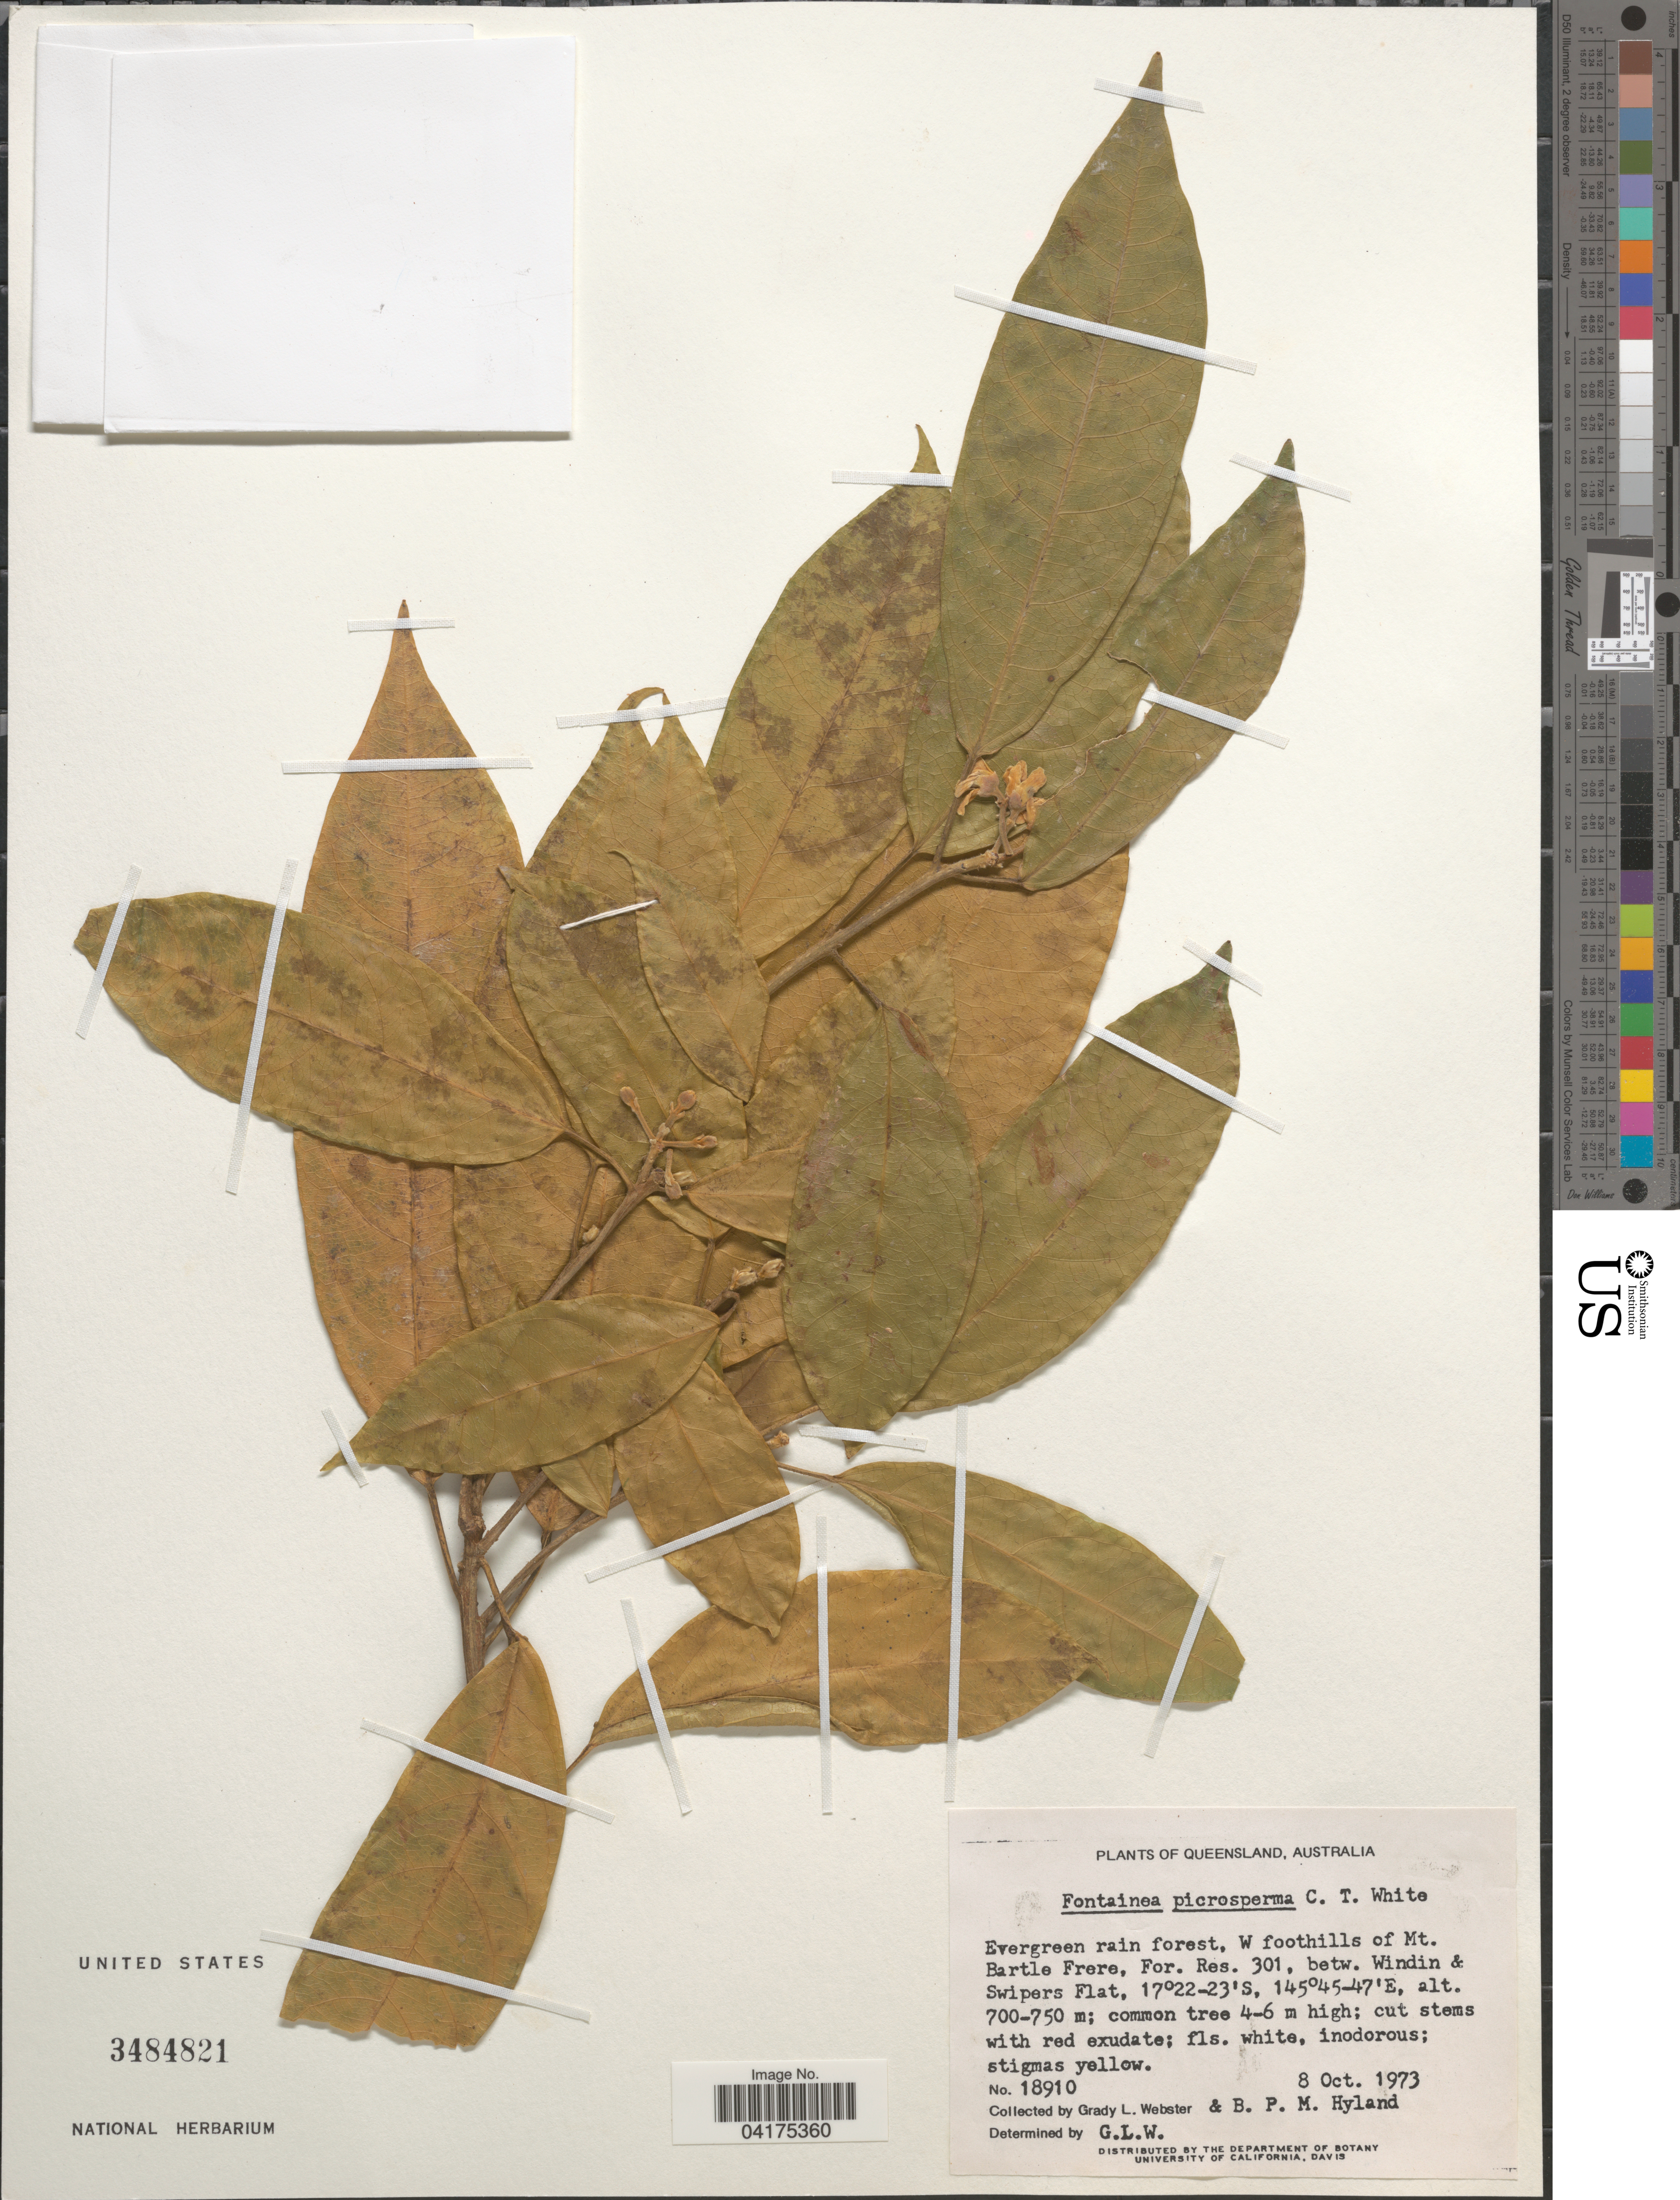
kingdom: Plantae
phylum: Tracheophyta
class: Magnoliopsida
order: Malpighiales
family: Euphorbiaceae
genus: Fontainea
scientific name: Fontainea picrosperma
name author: C.T. White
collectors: G. L. Webster & B. P. Hyland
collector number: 18910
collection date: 1973-10-08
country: Australia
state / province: Queensland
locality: Evergreen rain forest, W foothills of Mt. Bartle Frere, For. Res. 301, betw. Windin & Swipers Flat.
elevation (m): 700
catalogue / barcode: US 3484821